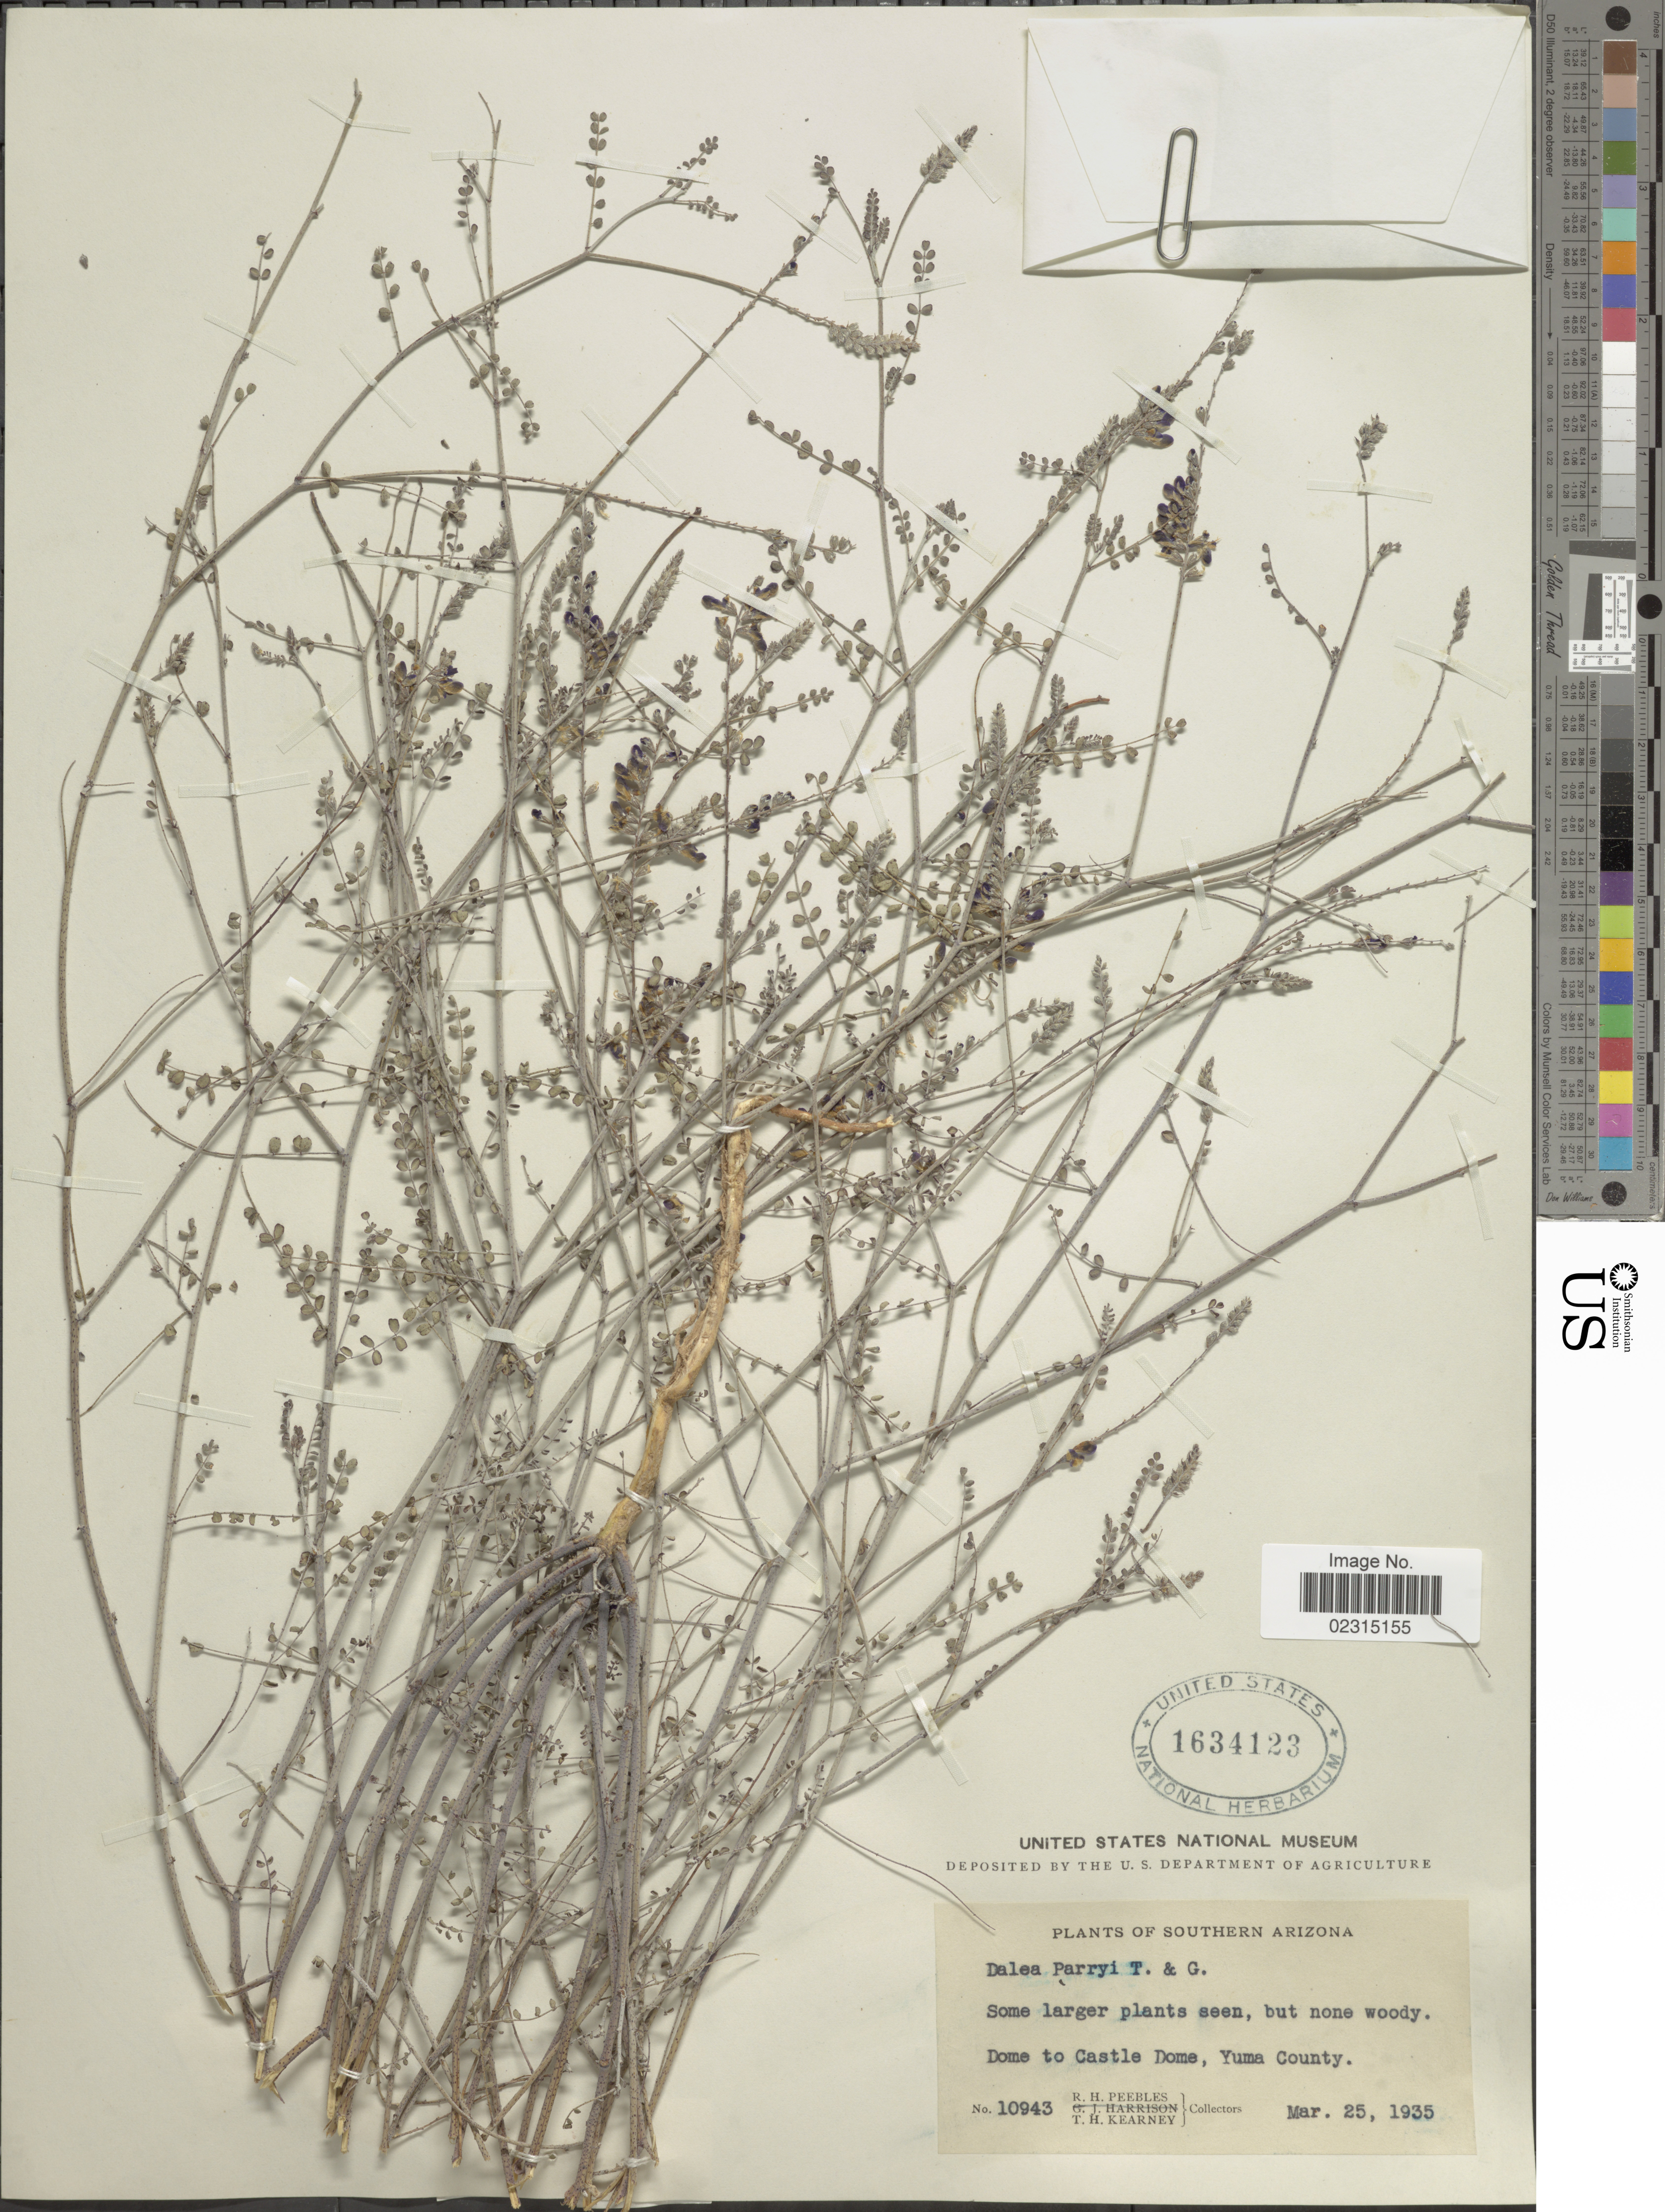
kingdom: Plantae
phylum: Tracheophyta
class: Magnoliopsida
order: Fabales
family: Fabaceae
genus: Marina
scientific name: Marina parryi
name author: (Torr. & A. Gray) Barneby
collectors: R. H. Peebles & T. H. Kearney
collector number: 10943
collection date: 1935-03-25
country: United States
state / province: Arizona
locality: Southern Arizona, Dome to Castle Dome, Yuma County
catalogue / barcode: US 1634123